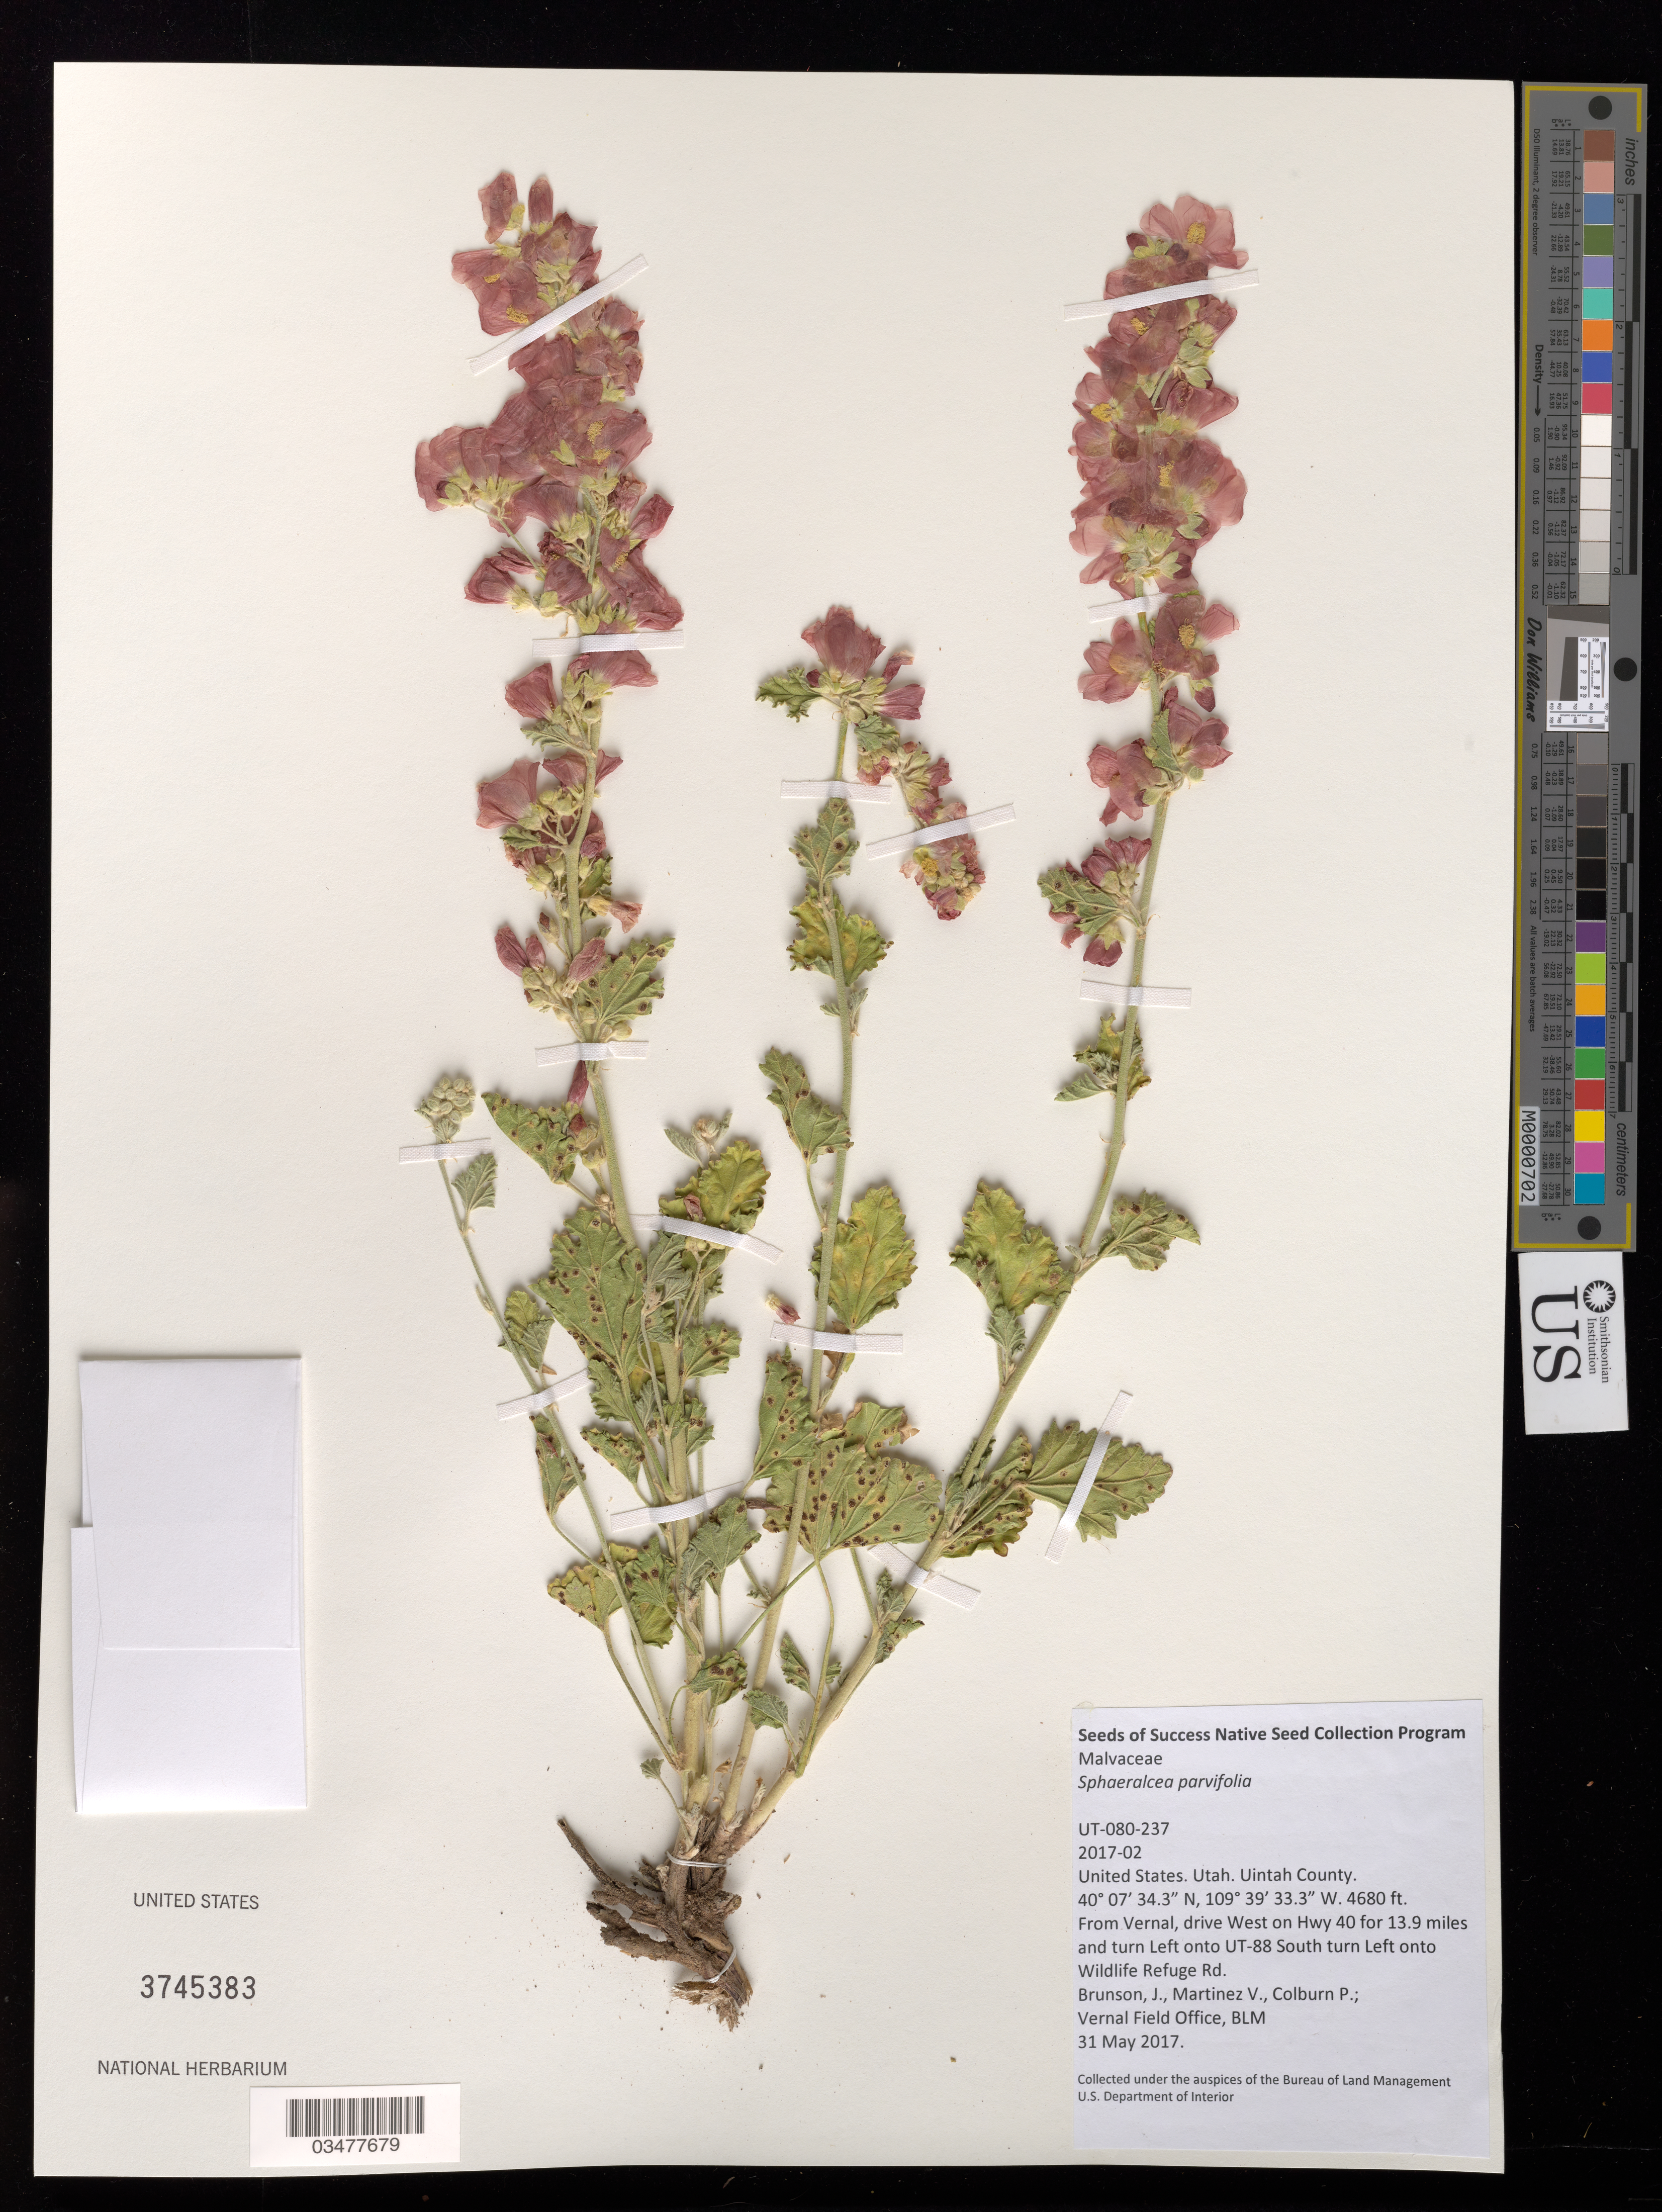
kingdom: Plantae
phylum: Tracheophyta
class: Magnoliopsida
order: Malvales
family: Malvaceae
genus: Sphaeralcea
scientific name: Sphaeralcea parvifolia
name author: A. Nelson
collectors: J. Brunson, P. Colburn & V. Martinez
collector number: UT080-237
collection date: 2017-05-31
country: United States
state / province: Utah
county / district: Uintah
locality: Wildlife Refuge Rd.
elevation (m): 1426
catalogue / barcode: US 3745383